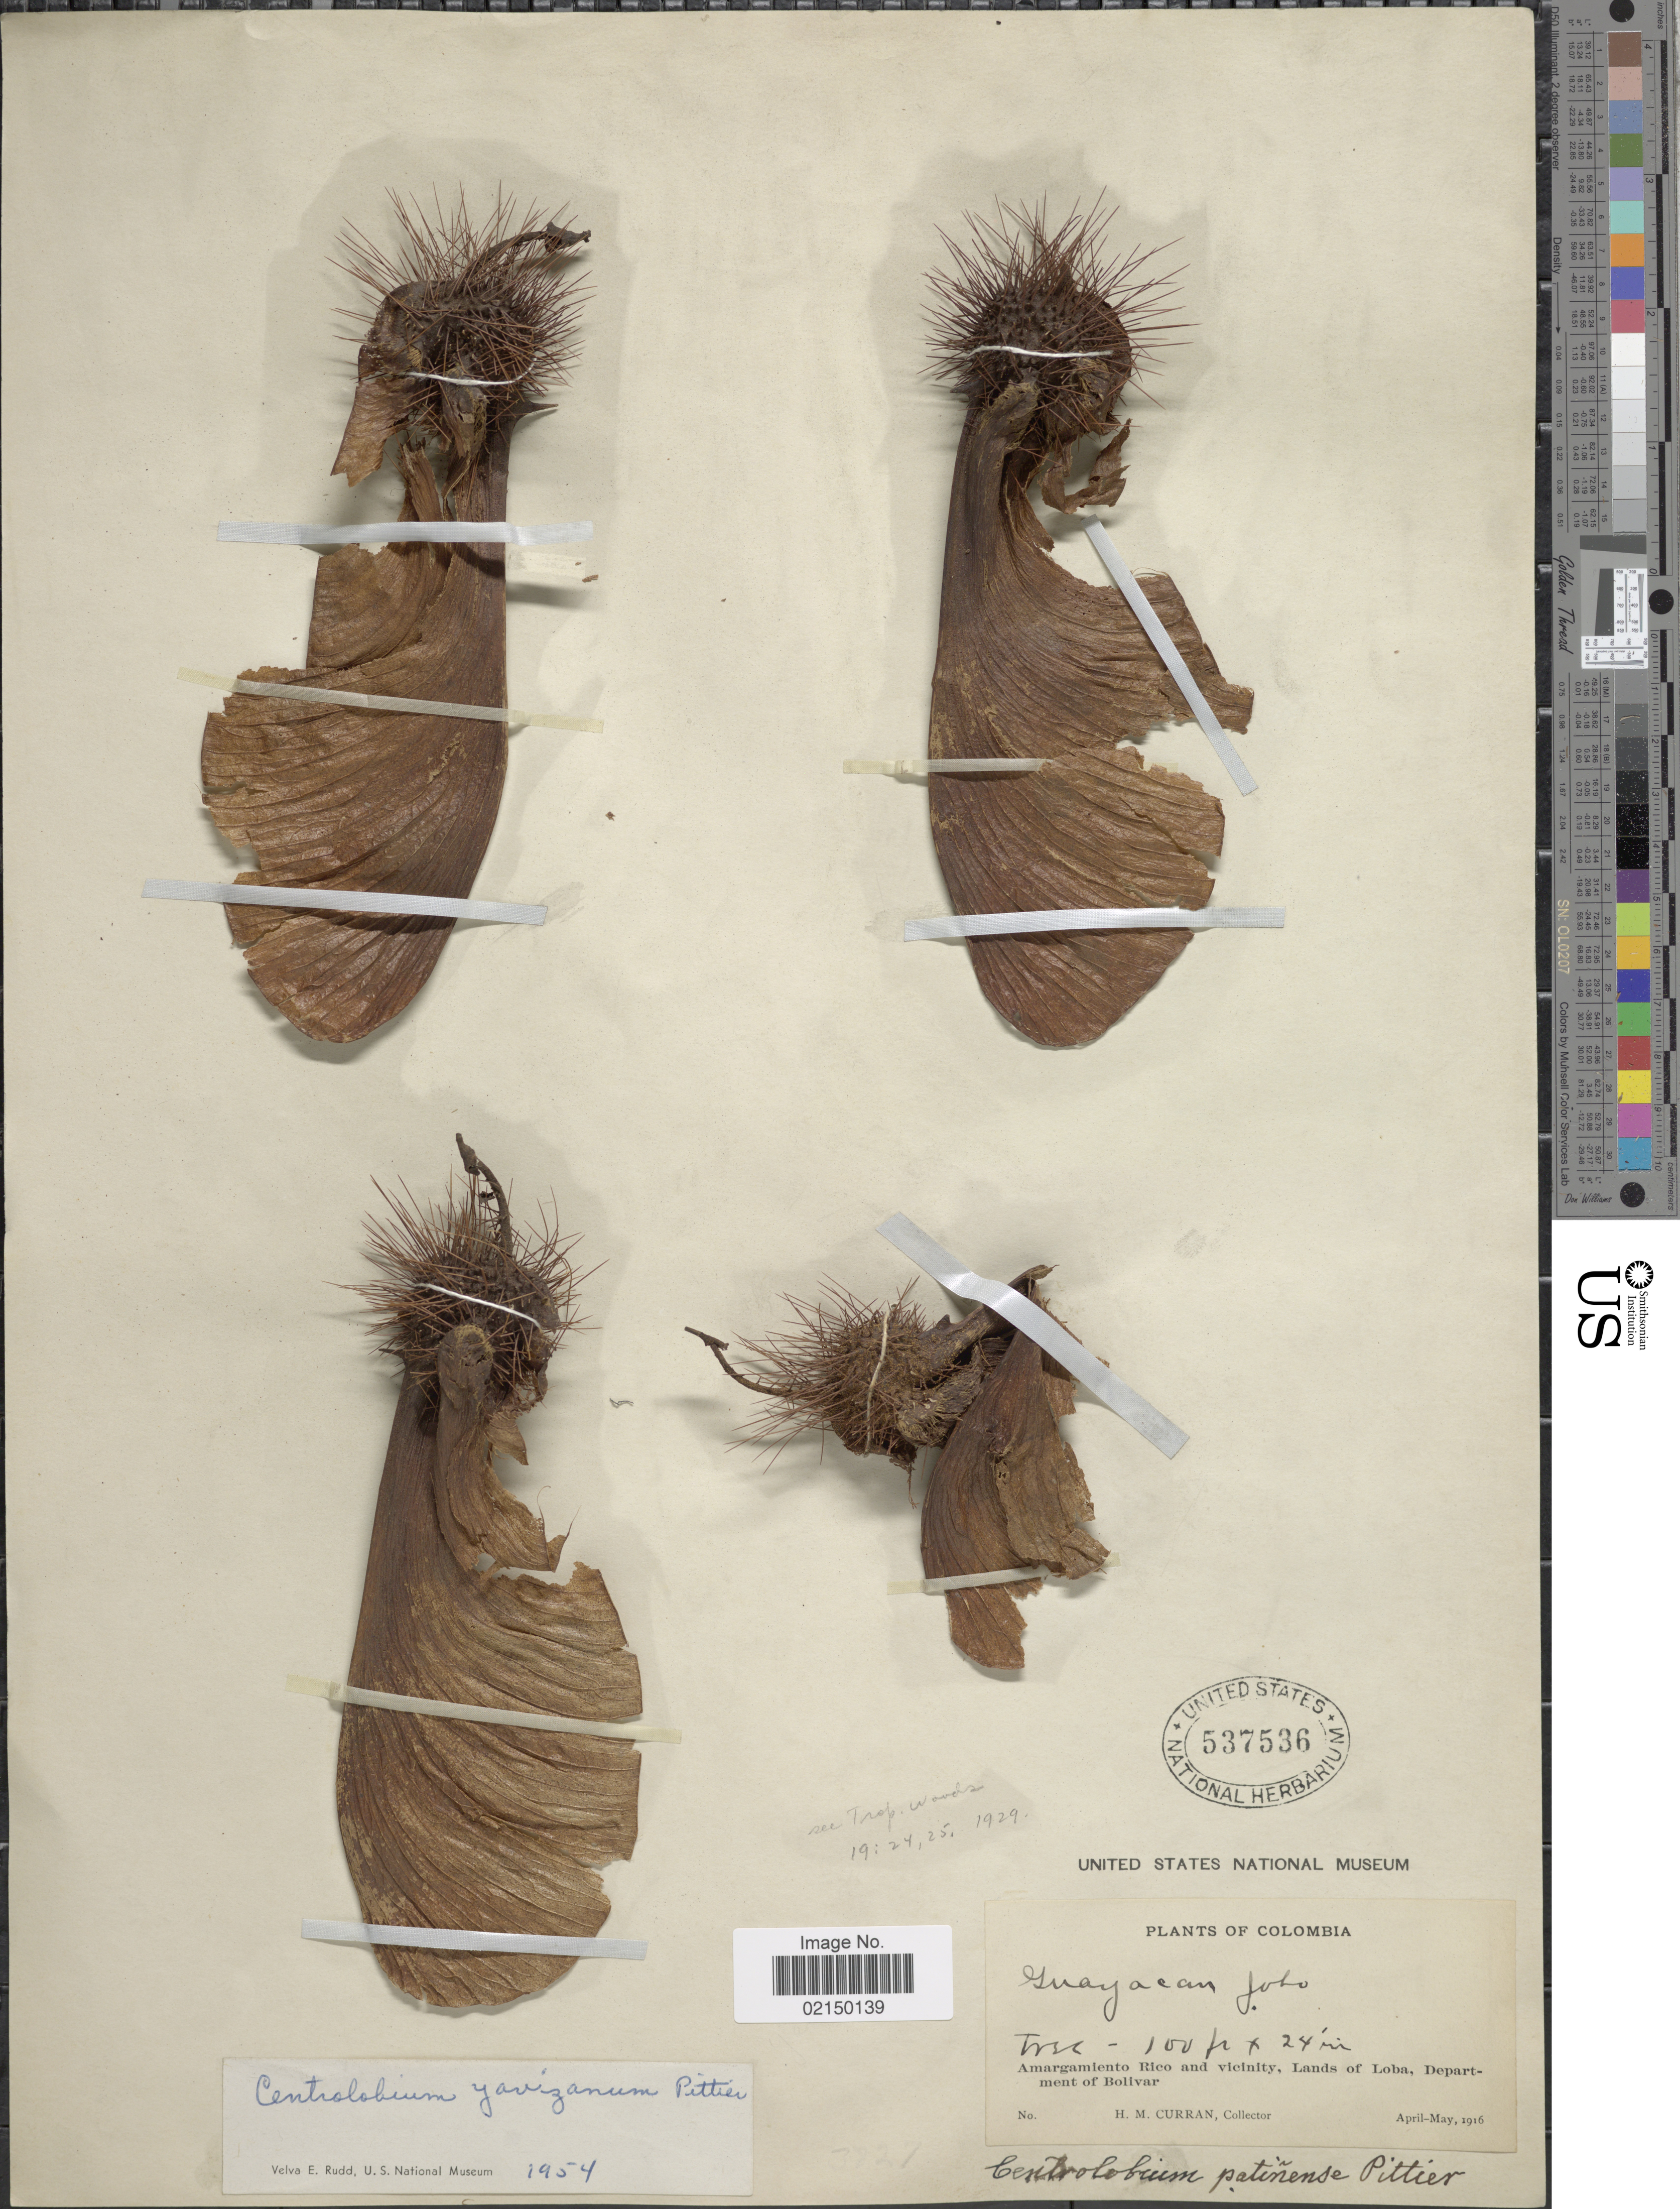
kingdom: Plantae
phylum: Tracheophyta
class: Magnoliopsida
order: Fabales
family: Fabaceae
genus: Centrolobium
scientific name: Centrolobium yavizanum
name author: Pittier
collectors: H. M. Curran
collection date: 1916-04/1916-05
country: Colombia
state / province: Bolívar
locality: Amargamiento Rico and vicinity, Lands of Loba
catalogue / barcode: US 5375396